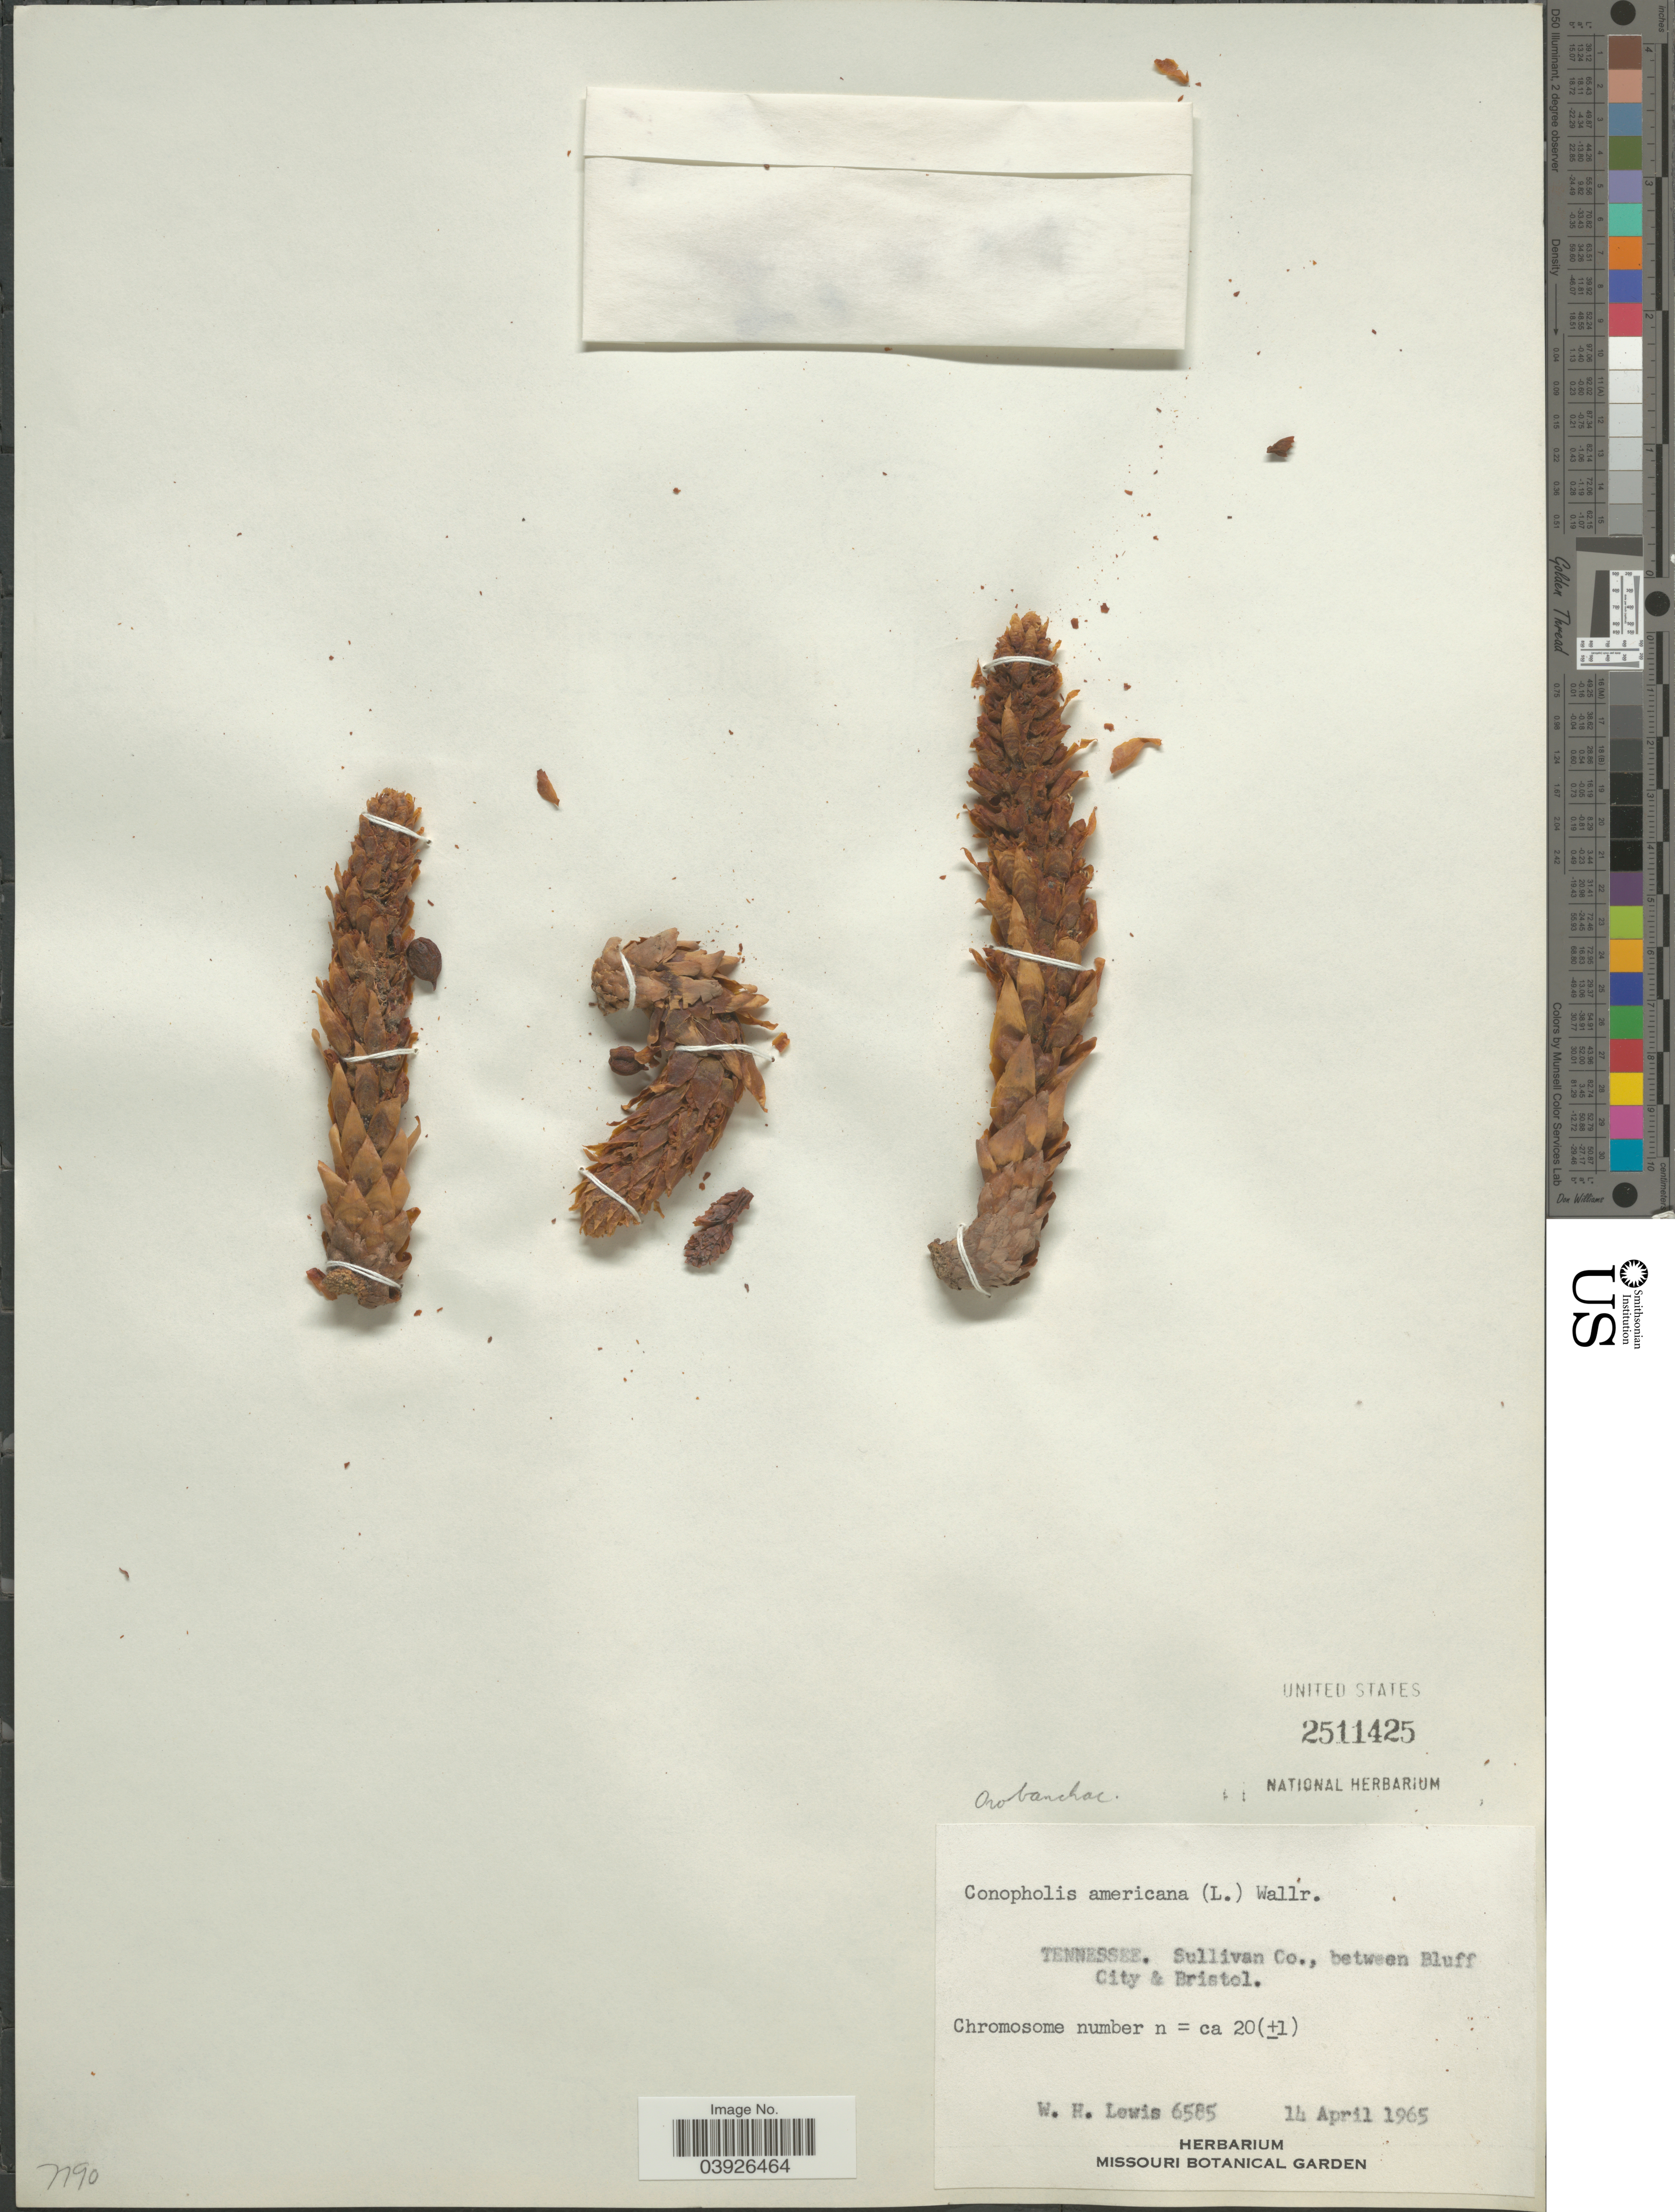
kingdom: Plantae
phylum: Tracheophyta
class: Magnoliopsida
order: Lamiales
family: Orobanchaceae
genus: Conopholis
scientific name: Conopholis americana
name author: (L. f.) Wallr.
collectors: W. H. Lewis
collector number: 6585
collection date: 1965-04-14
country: United States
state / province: Tennessee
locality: Sullivan Co., between Bluff City & Bristol.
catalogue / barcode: US 2511425